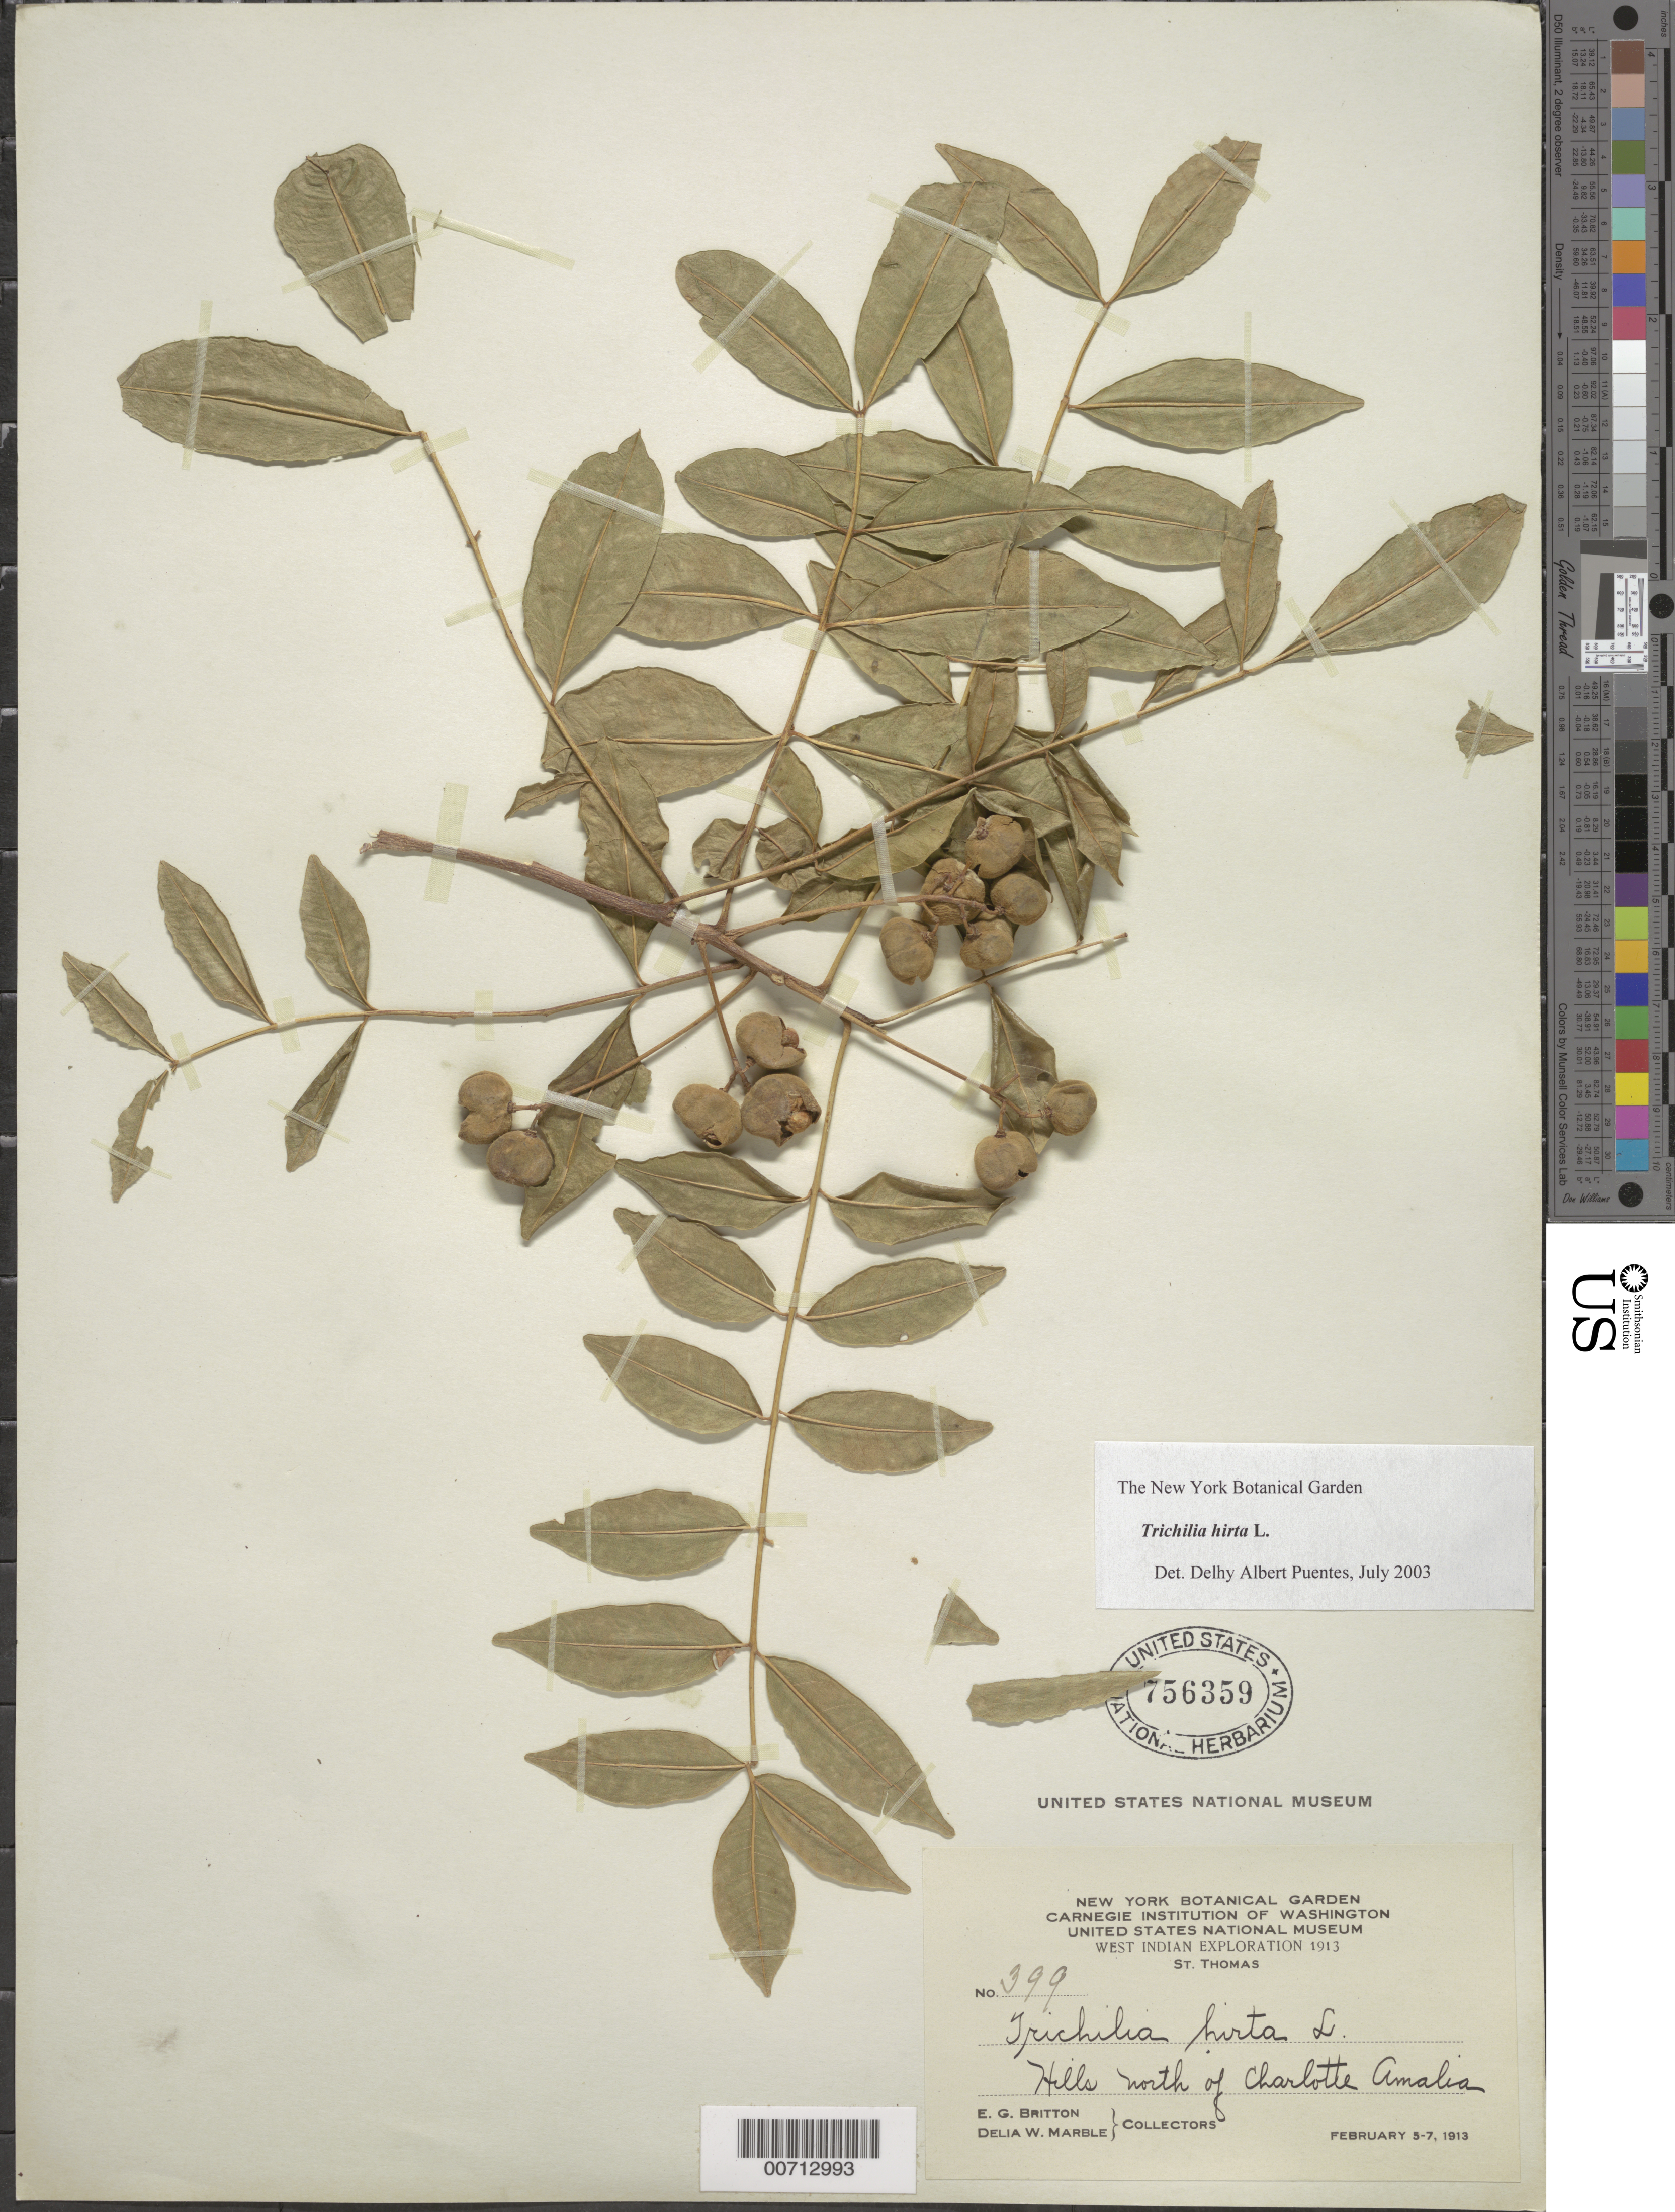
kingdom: Plantae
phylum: Tracheophyta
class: Magnoliopsida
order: Sapindales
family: Meliaceae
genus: Trichilia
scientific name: Trichilia hirta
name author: L.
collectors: E. G. Britton & D. W. Marble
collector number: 399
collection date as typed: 05 Feb 1913 to 07 Feb 1913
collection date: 1913-02-05/1913-02-07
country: U.S. Virgin Islands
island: St. Thomas Island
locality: Charlotte Amalia, N of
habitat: Hills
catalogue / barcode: US 756359